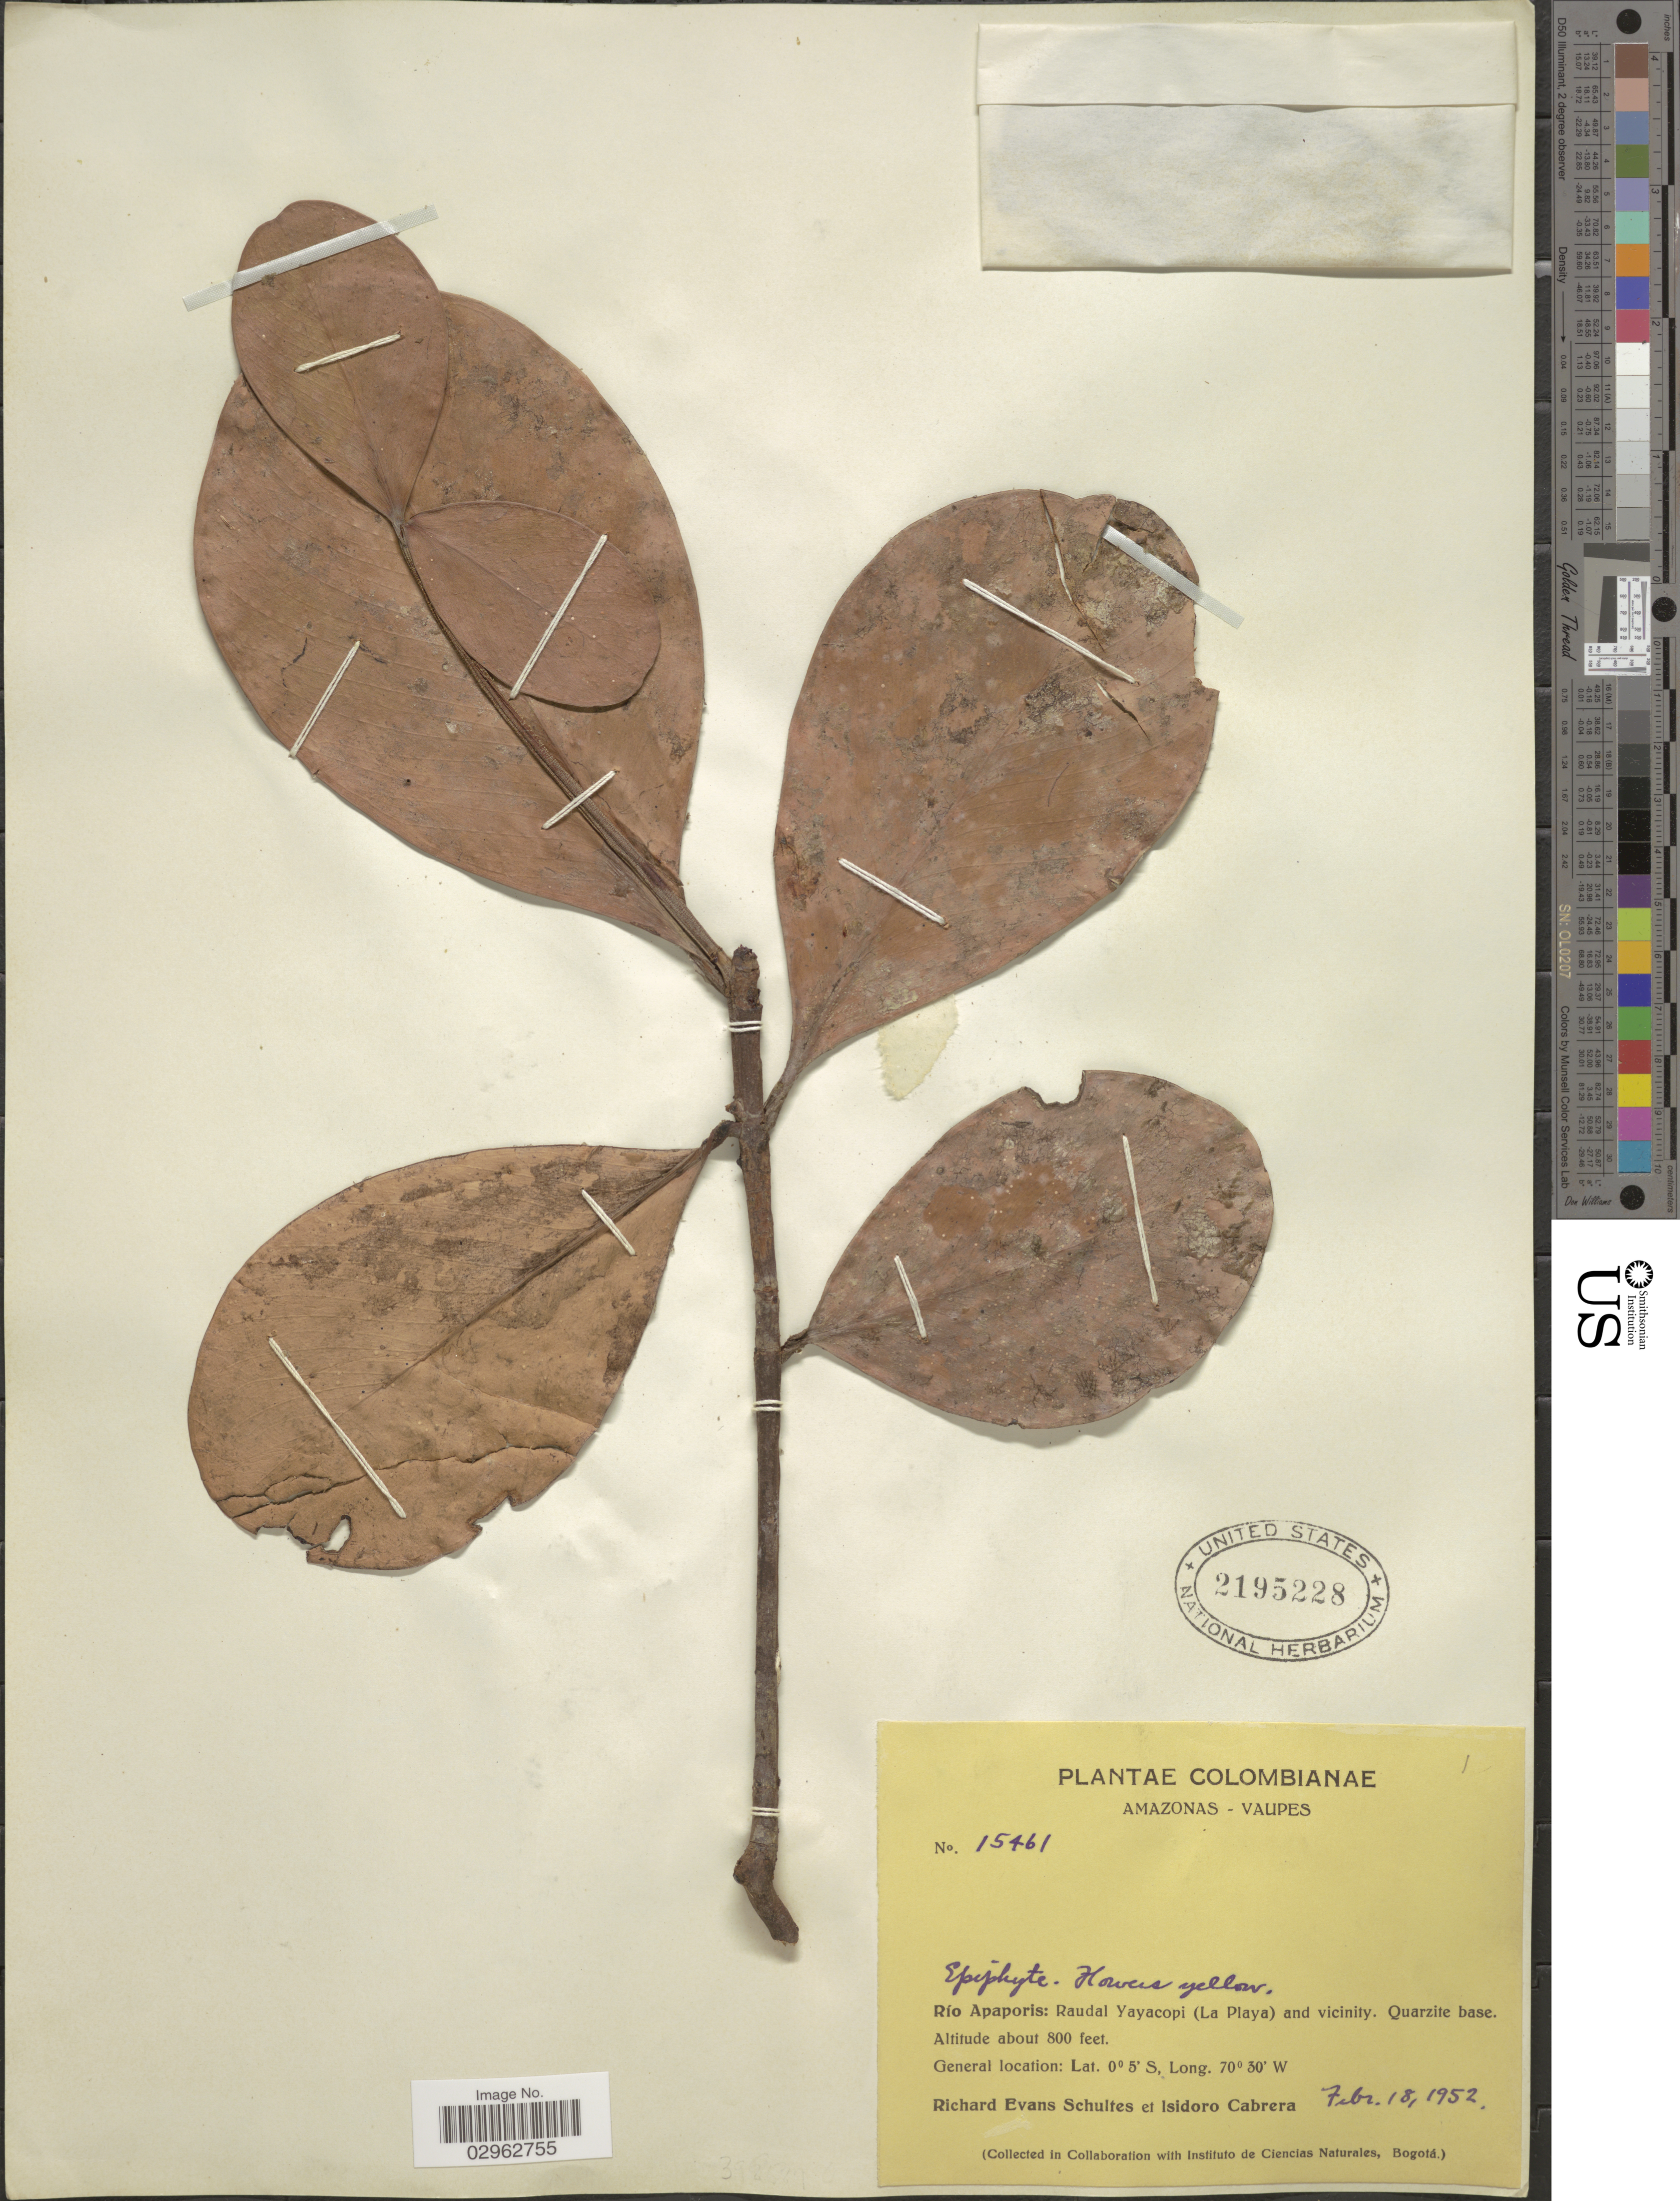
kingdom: Plantae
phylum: Tracheophyta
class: Magnoliopsida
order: Malpighiales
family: Clusiaceae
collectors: R. E. Schultes & I. Cabrera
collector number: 15461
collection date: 1952-02-18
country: Colombia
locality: Amazonas - Vaupes, Río Apaporis: Raudal Yayacopi (La Playa) and vicinity, Quarzite base.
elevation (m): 244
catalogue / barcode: US 2195228